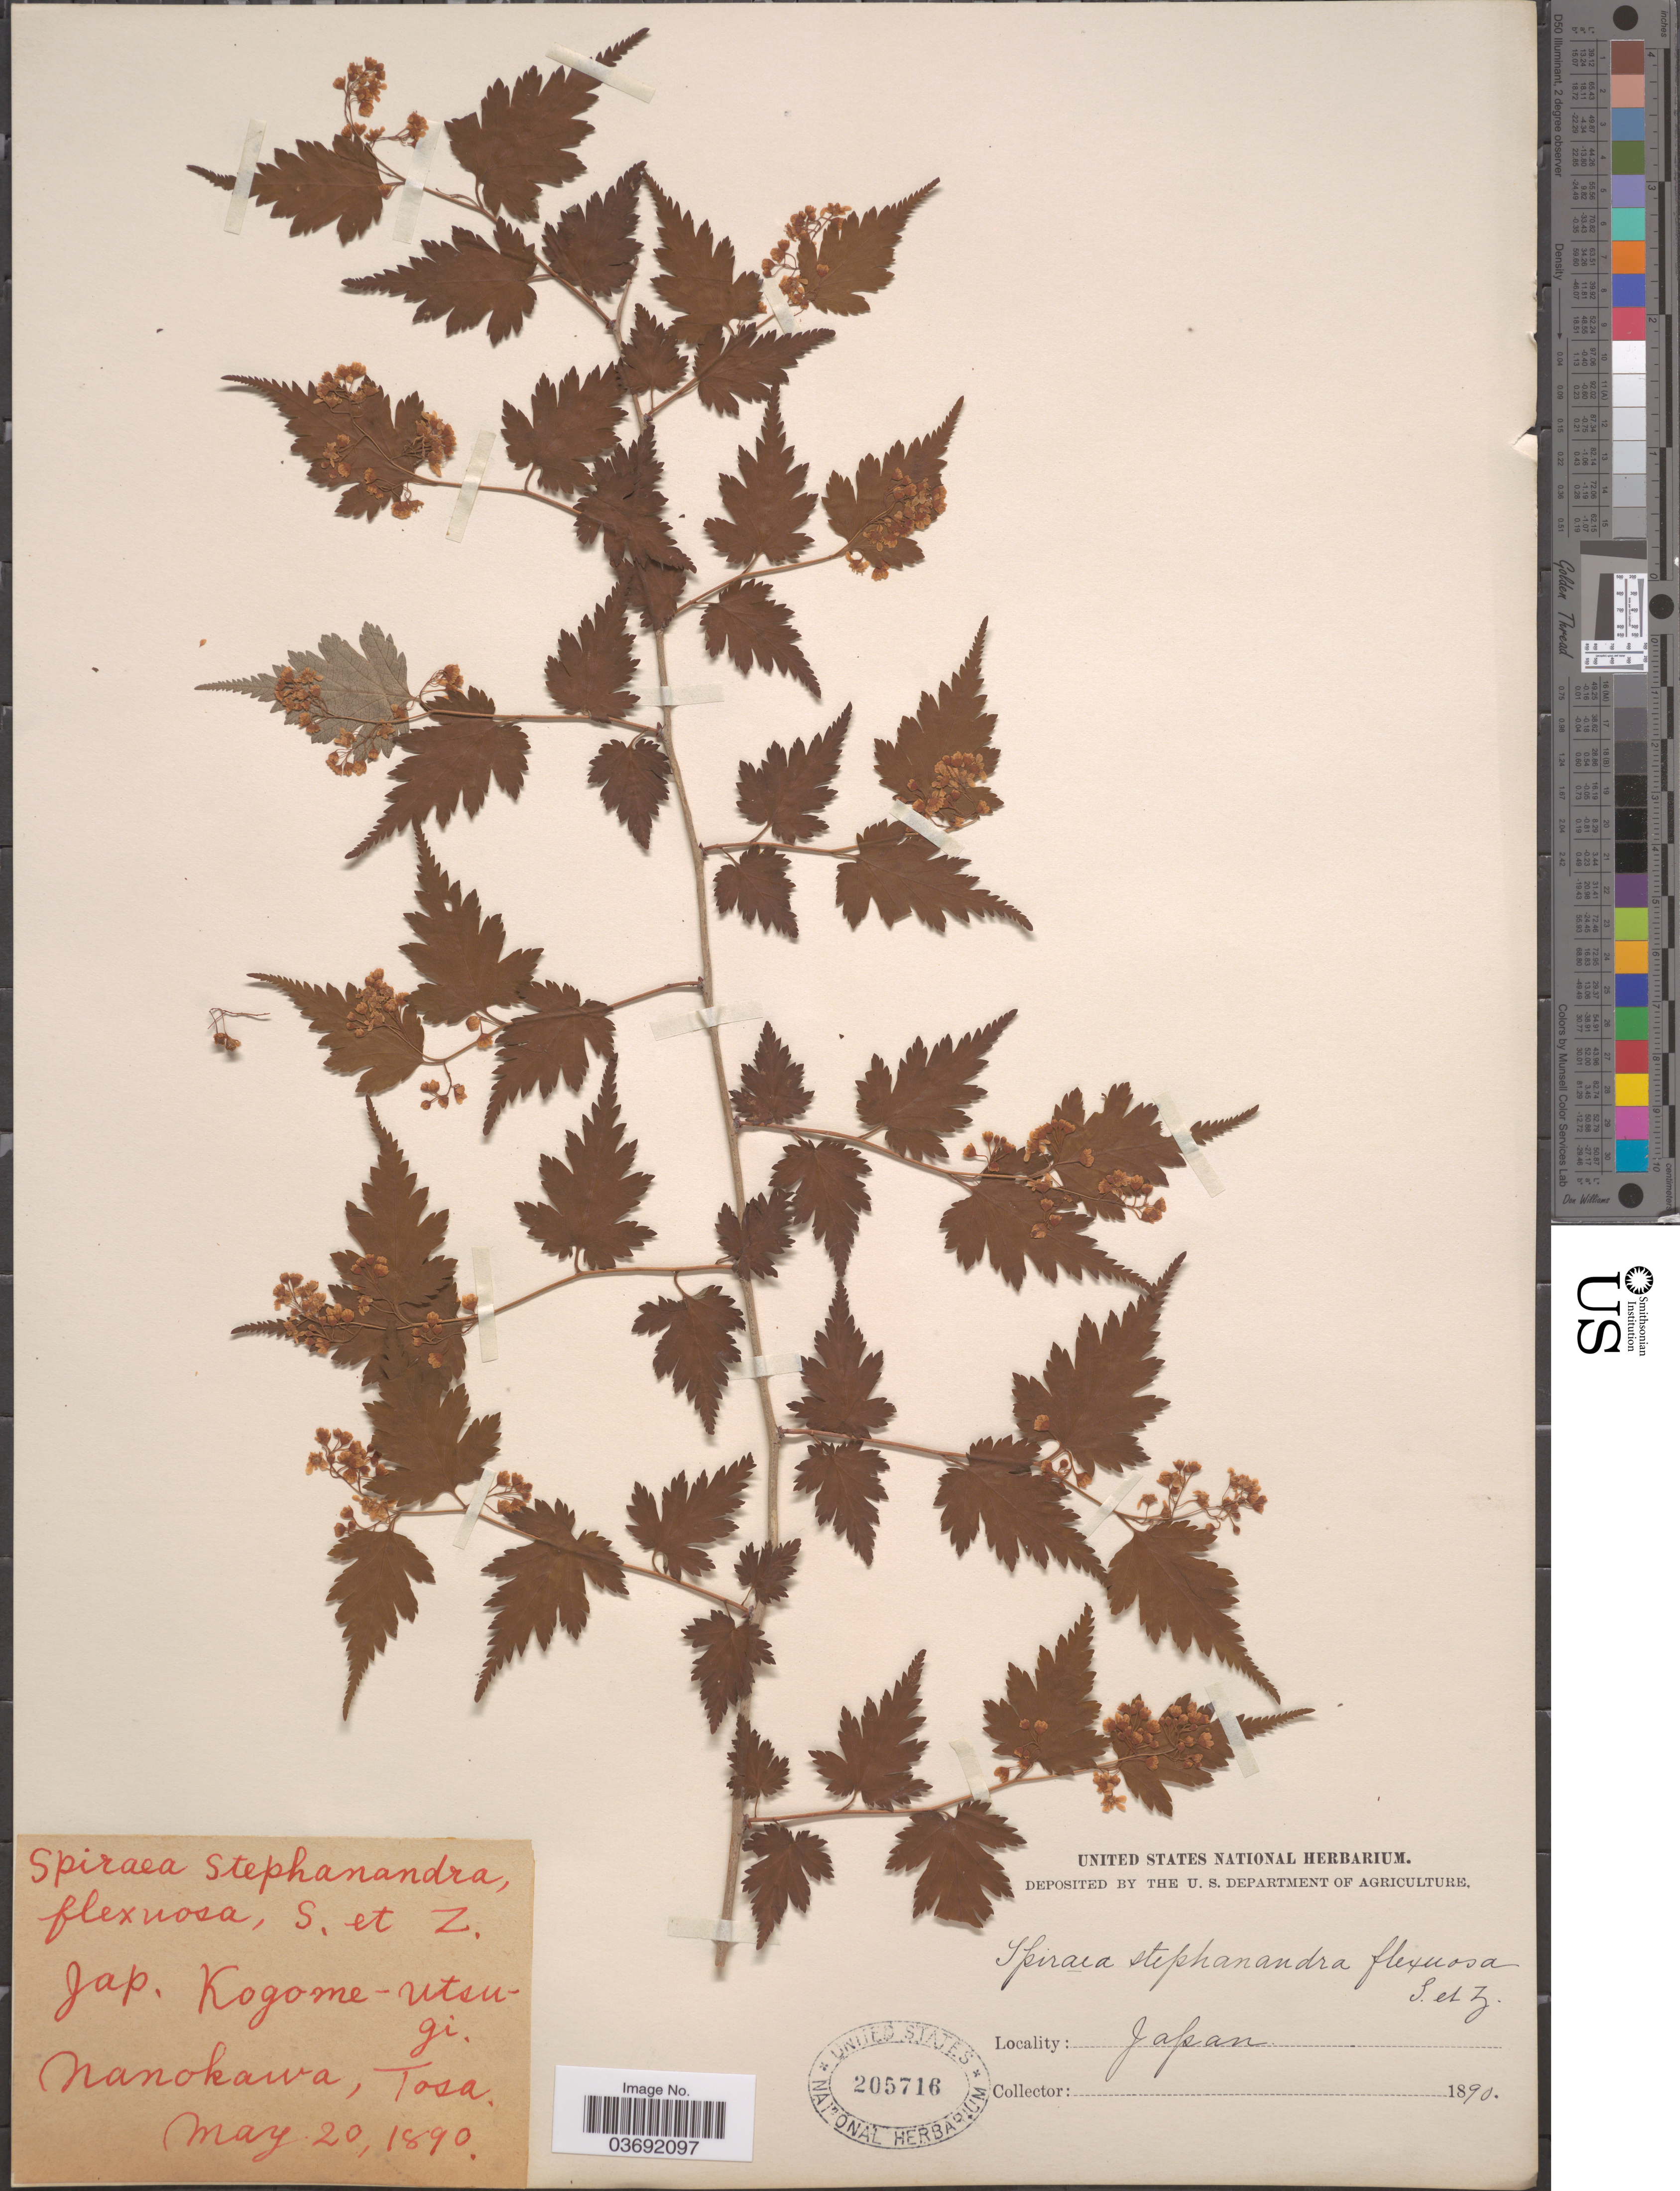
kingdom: Plantae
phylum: Tracheophyta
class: Magnoliopsida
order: Rosales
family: Rosaceae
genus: Neillia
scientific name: Neillia incisa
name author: (Thunb.) S.H. Oh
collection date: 1890-05-20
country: Japan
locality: Nanokawa, Tosa.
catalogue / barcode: US 205716